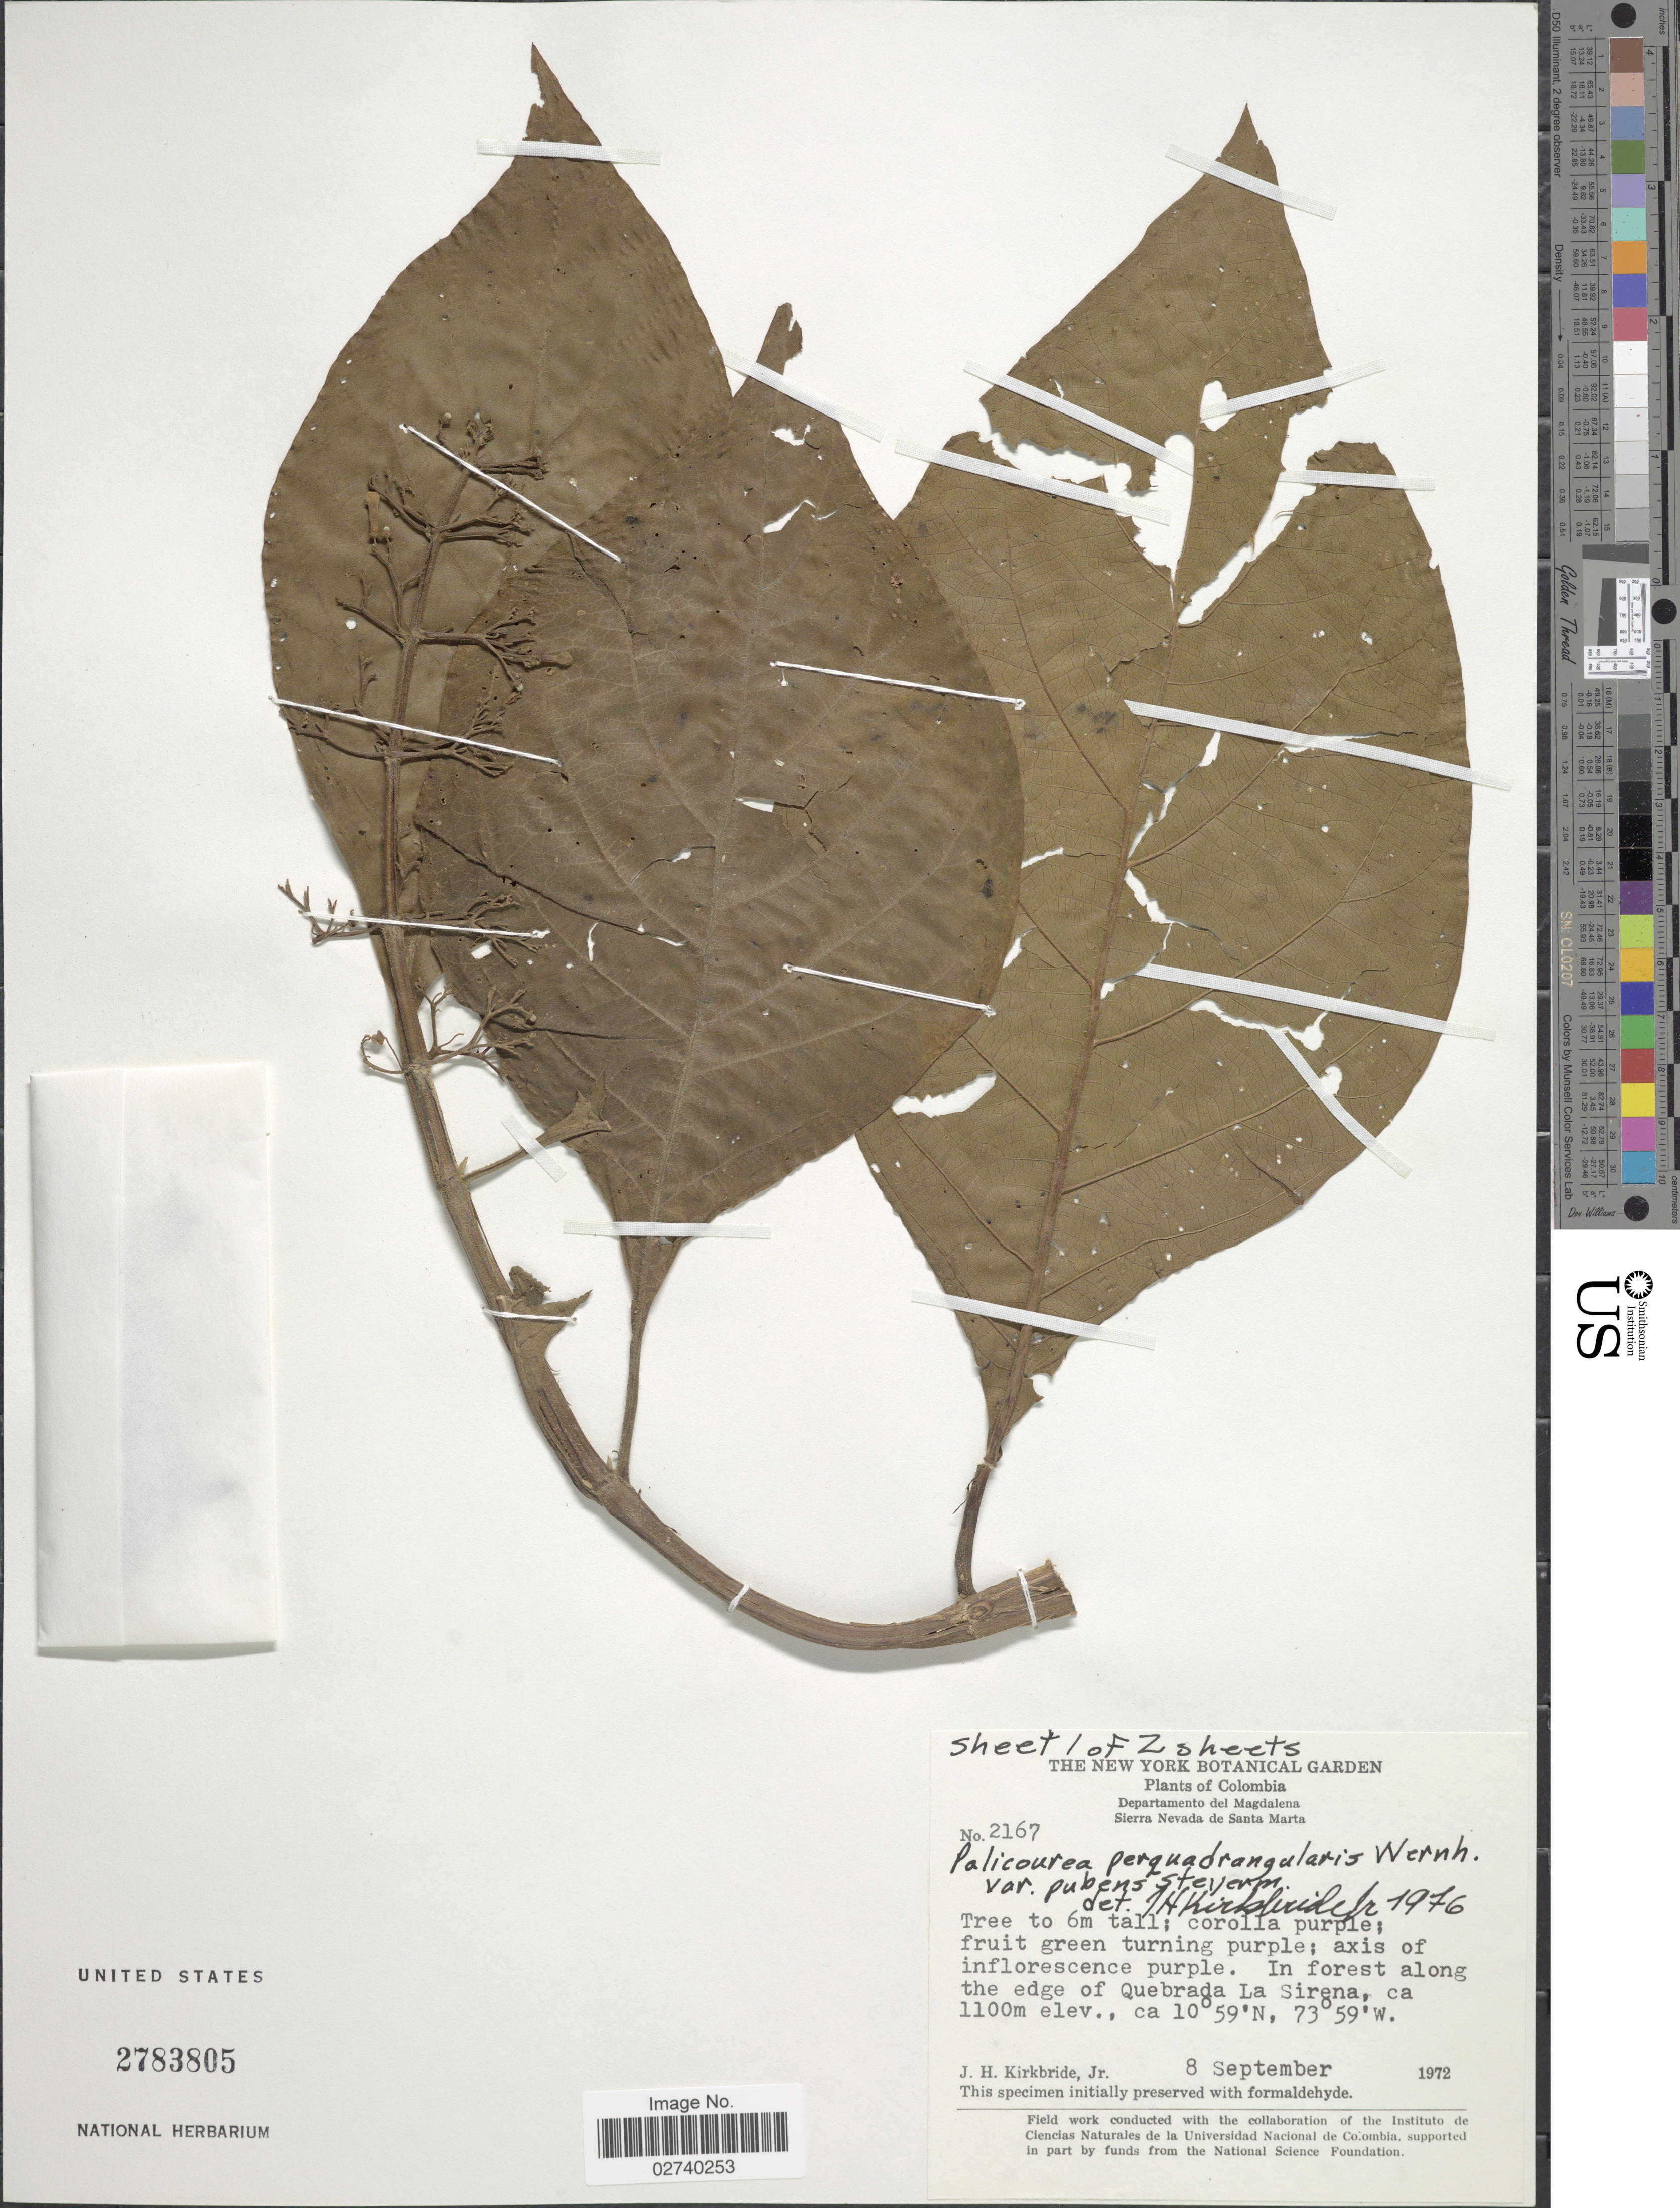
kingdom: Plantae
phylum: Tracheophyta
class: Magnoliopsida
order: Gentianales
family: Rubiaceae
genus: Palicourea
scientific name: Palicourea perquadrangularis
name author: Wernham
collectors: J. H. Kirkbride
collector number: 2167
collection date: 1972-09-08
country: Colombia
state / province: Magdalena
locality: Sierra Nevada de Santa Marta, in forest along the edge of Quebrada La Sirena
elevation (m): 1100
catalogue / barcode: US 2783805